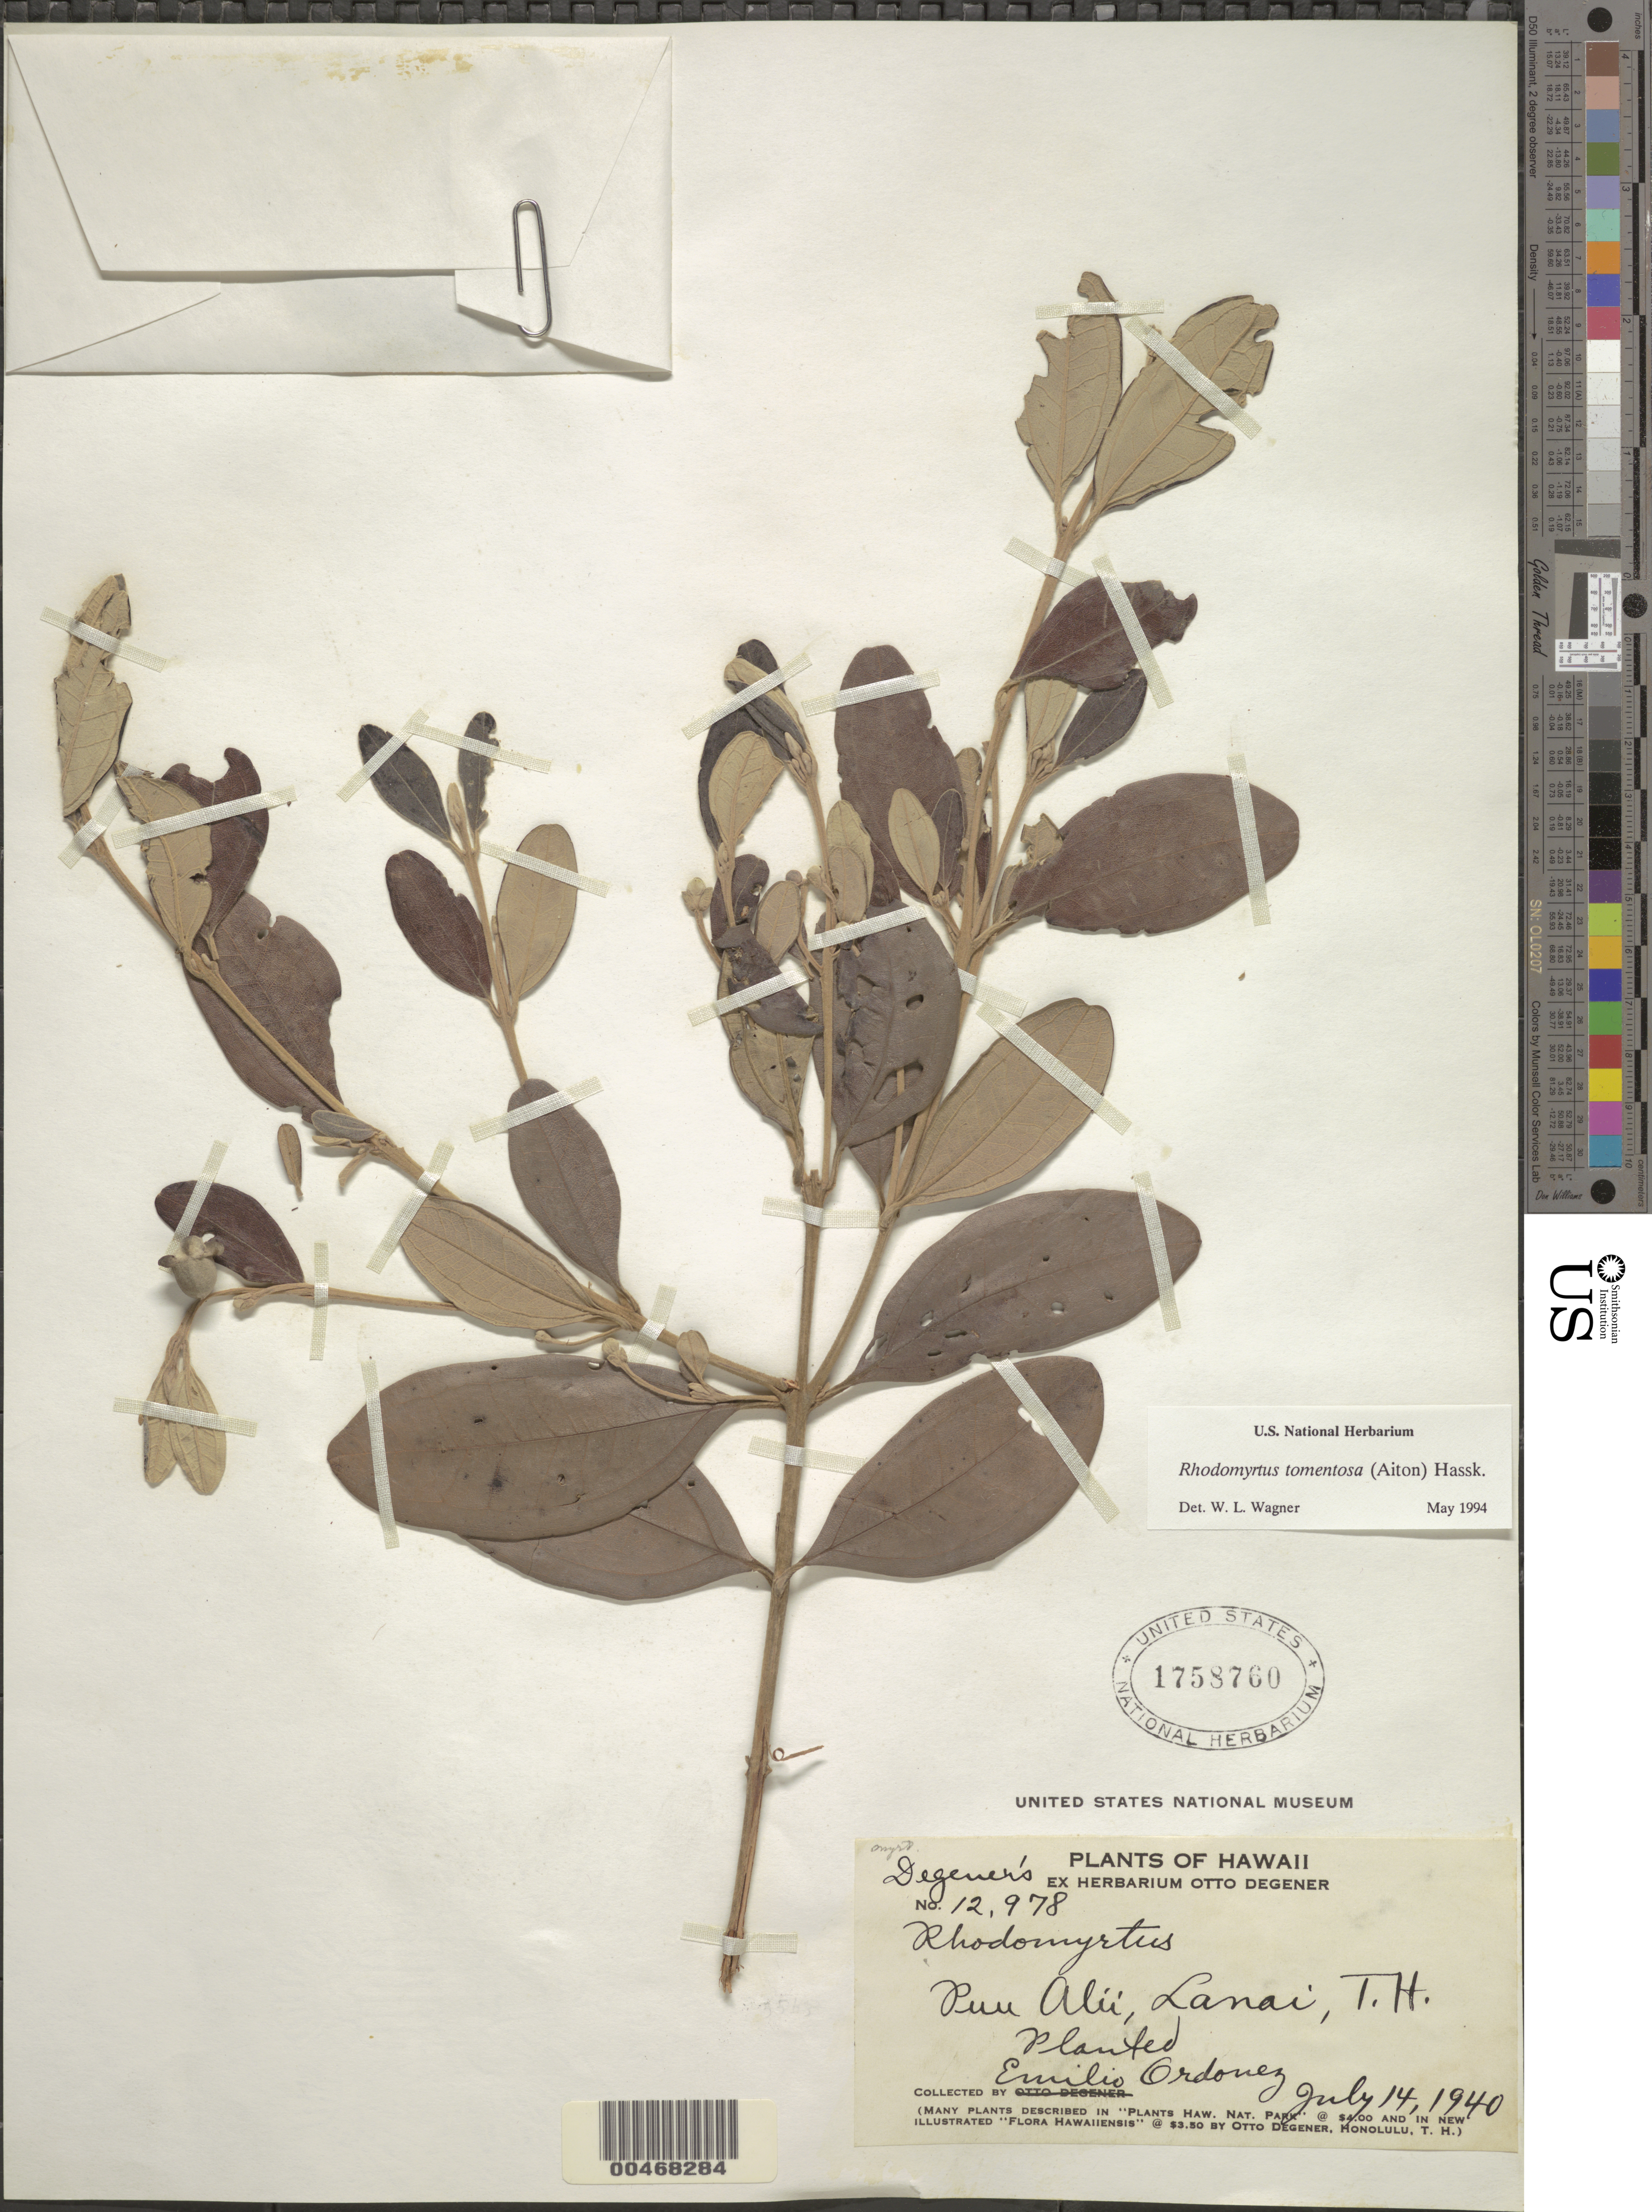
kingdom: Plantae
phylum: Tracheophyta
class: Magnoliopsida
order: Myrtales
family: Myrtaceae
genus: Rhodomyrtus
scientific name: Rhodomyrtus tomentosa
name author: (Aiton) Hassk.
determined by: Wagner, W. L., (BOT), Smithsonian Institution - National Museum of Natural History (UNITED STATES)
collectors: E. Ordonez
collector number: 12978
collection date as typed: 14 Jul 1940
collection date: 1940-07-14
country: United States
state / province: Hawaii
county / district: Maui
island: Lana'i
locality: Puu Alii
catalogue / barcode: US 1758760